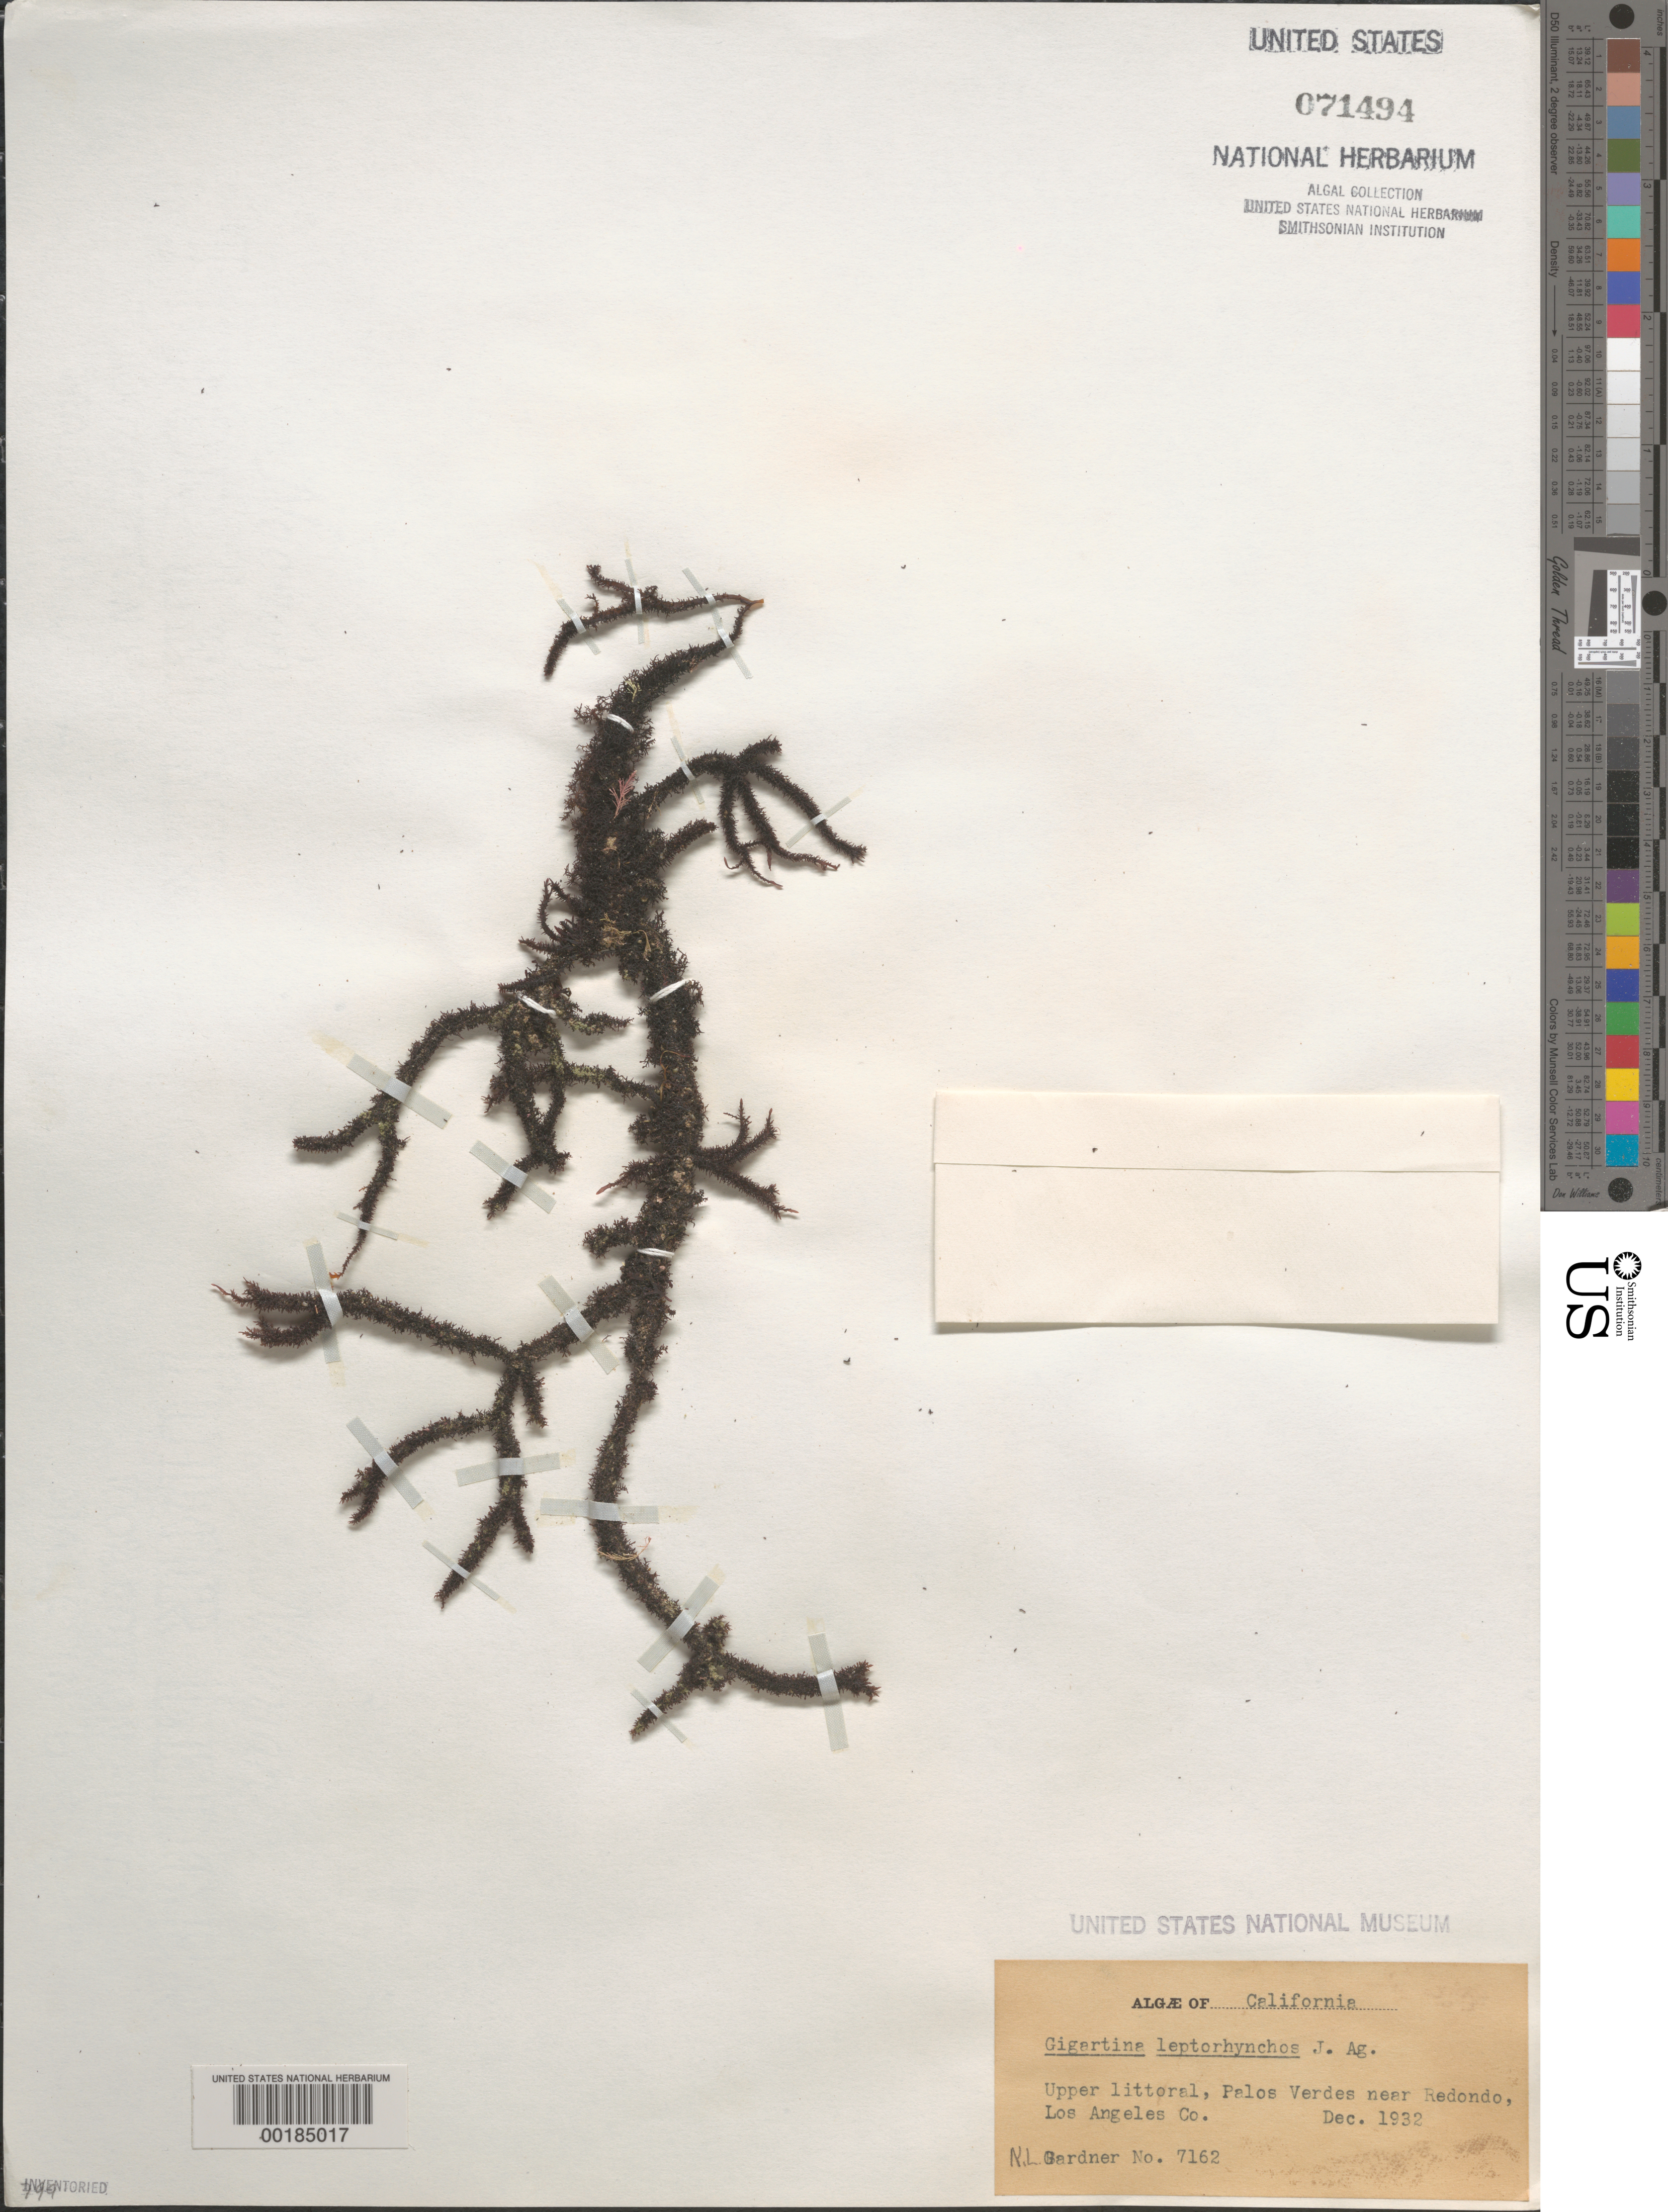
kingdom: Plantae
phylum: Rhodophyta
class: Florideophyceae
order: Gigartinales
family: Gigartinaceae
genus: Mazzaella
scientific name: Mazzaella leptorhynchos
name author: (J. Agardh) Leister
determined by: Algae name updating Project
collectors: N. Gardner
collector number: NLG 7162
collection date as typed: Dec 1932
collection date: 1932-12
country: United States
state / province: California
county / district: Los Angeles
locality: Palos Verdes, near Redondo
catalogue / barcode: US 71494